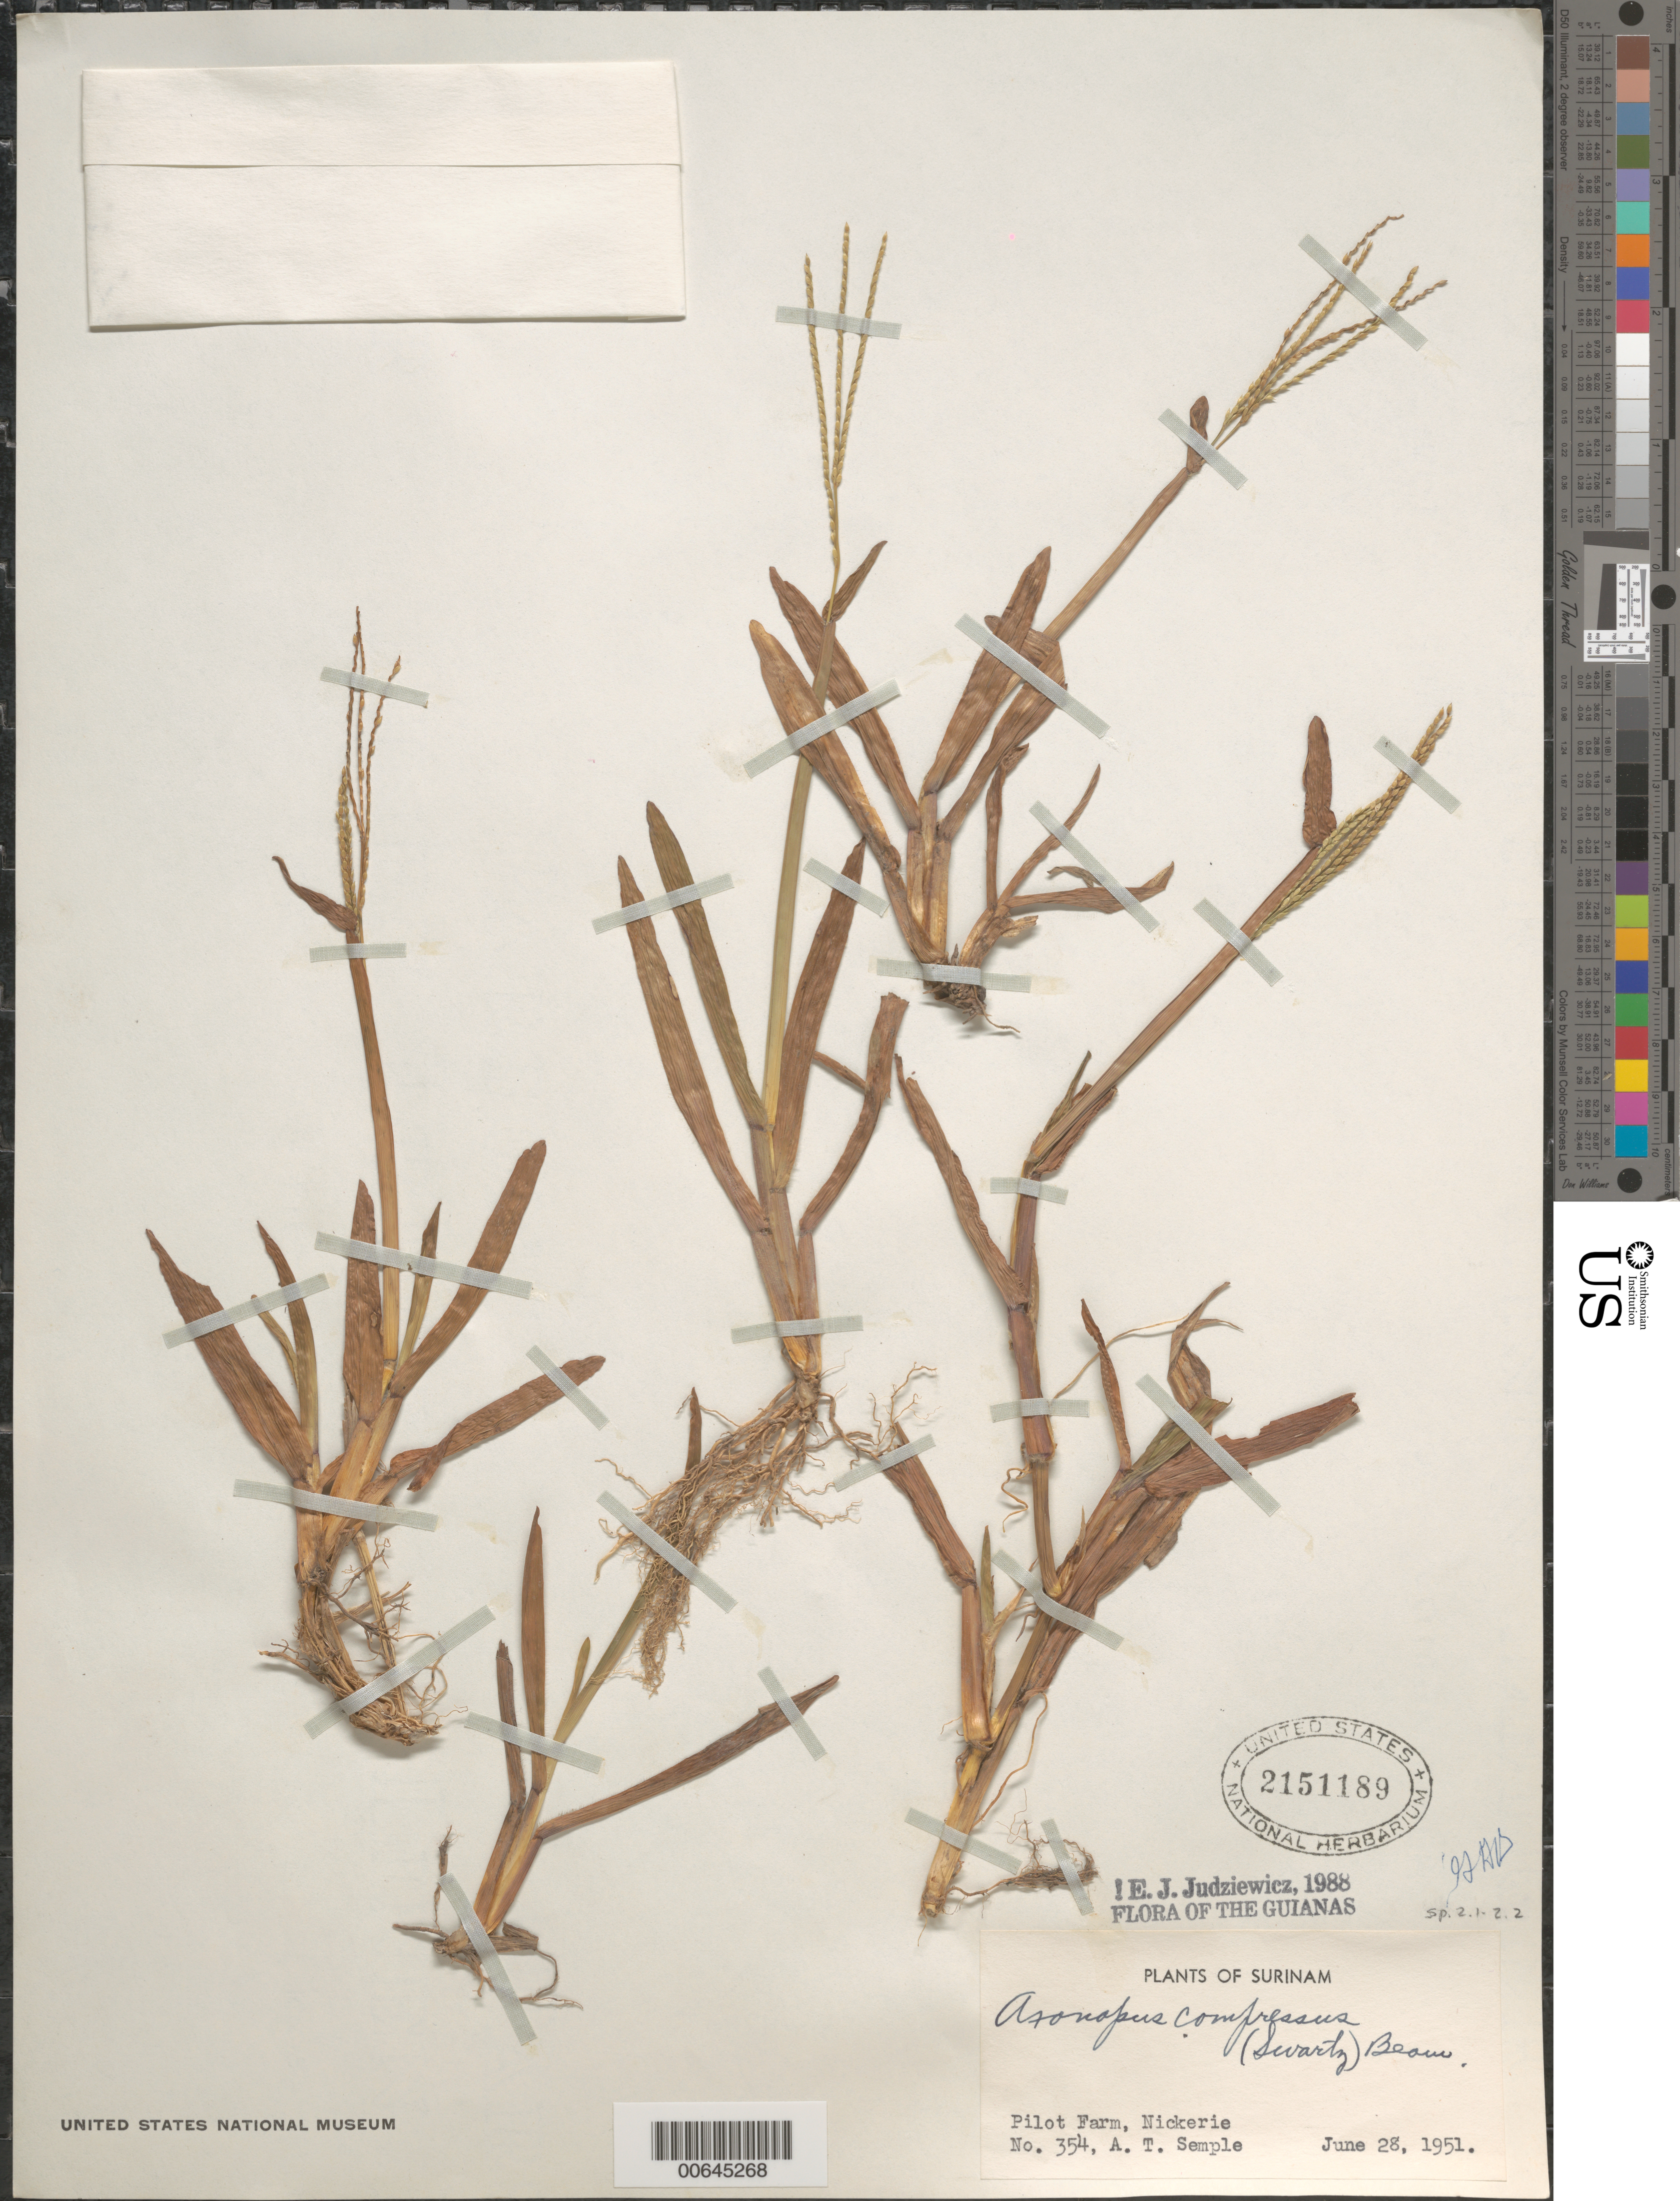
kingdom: Plantae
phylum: Tracheophyta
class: Liliopsida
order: Poales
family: Poaceae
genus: Axonopus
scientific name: Axonopus compressus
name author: (Sw.) P. Beauv.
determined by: Judziewicz, E. J.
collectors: A. Semple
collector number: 354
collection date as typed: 28-Jun-51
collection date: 1951-06-28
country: Suriname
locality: Nickerie, Pilot Farm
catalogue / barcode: US 2151189